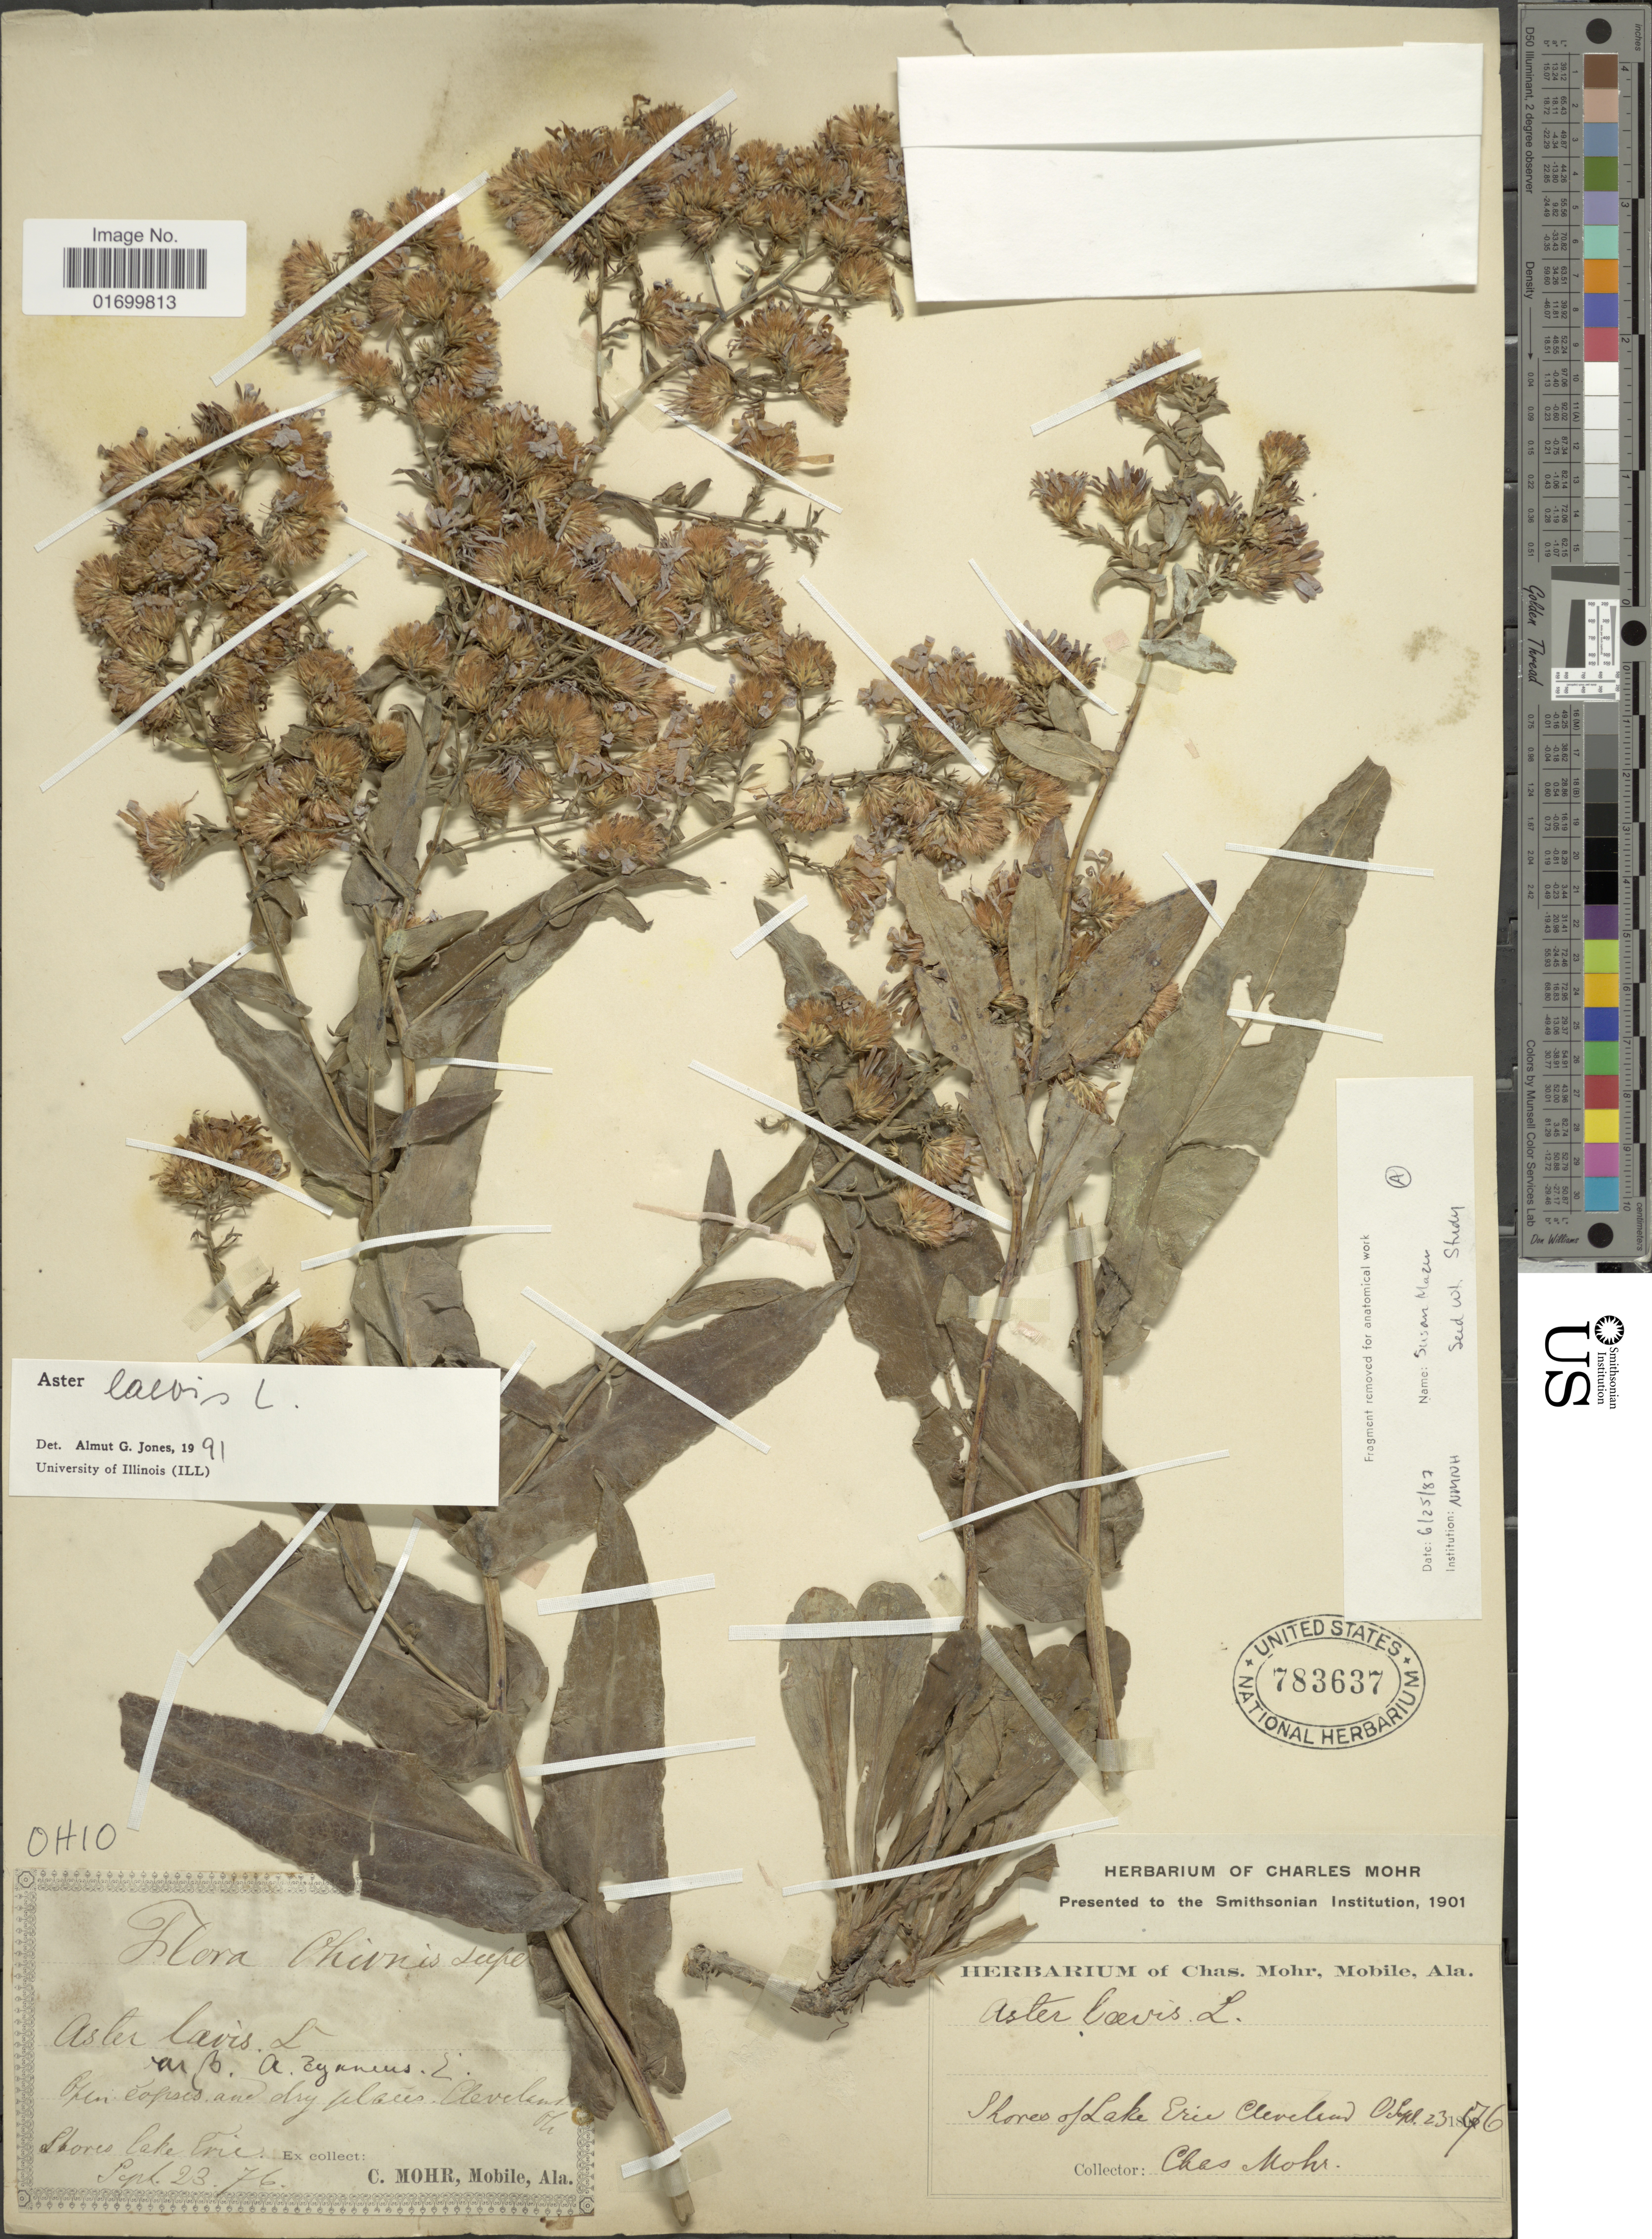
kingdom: Plantae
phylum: Tracheophyta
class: Magnoliopsida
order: Asterales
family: Asteraceae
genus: Symphyotrichum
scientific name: Symphyotrichum laeve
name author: (L.) Á. Löve & D. Löve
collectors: Mohr, C. T. (herbarium)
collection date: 1867-09-23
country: United States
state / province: Ohio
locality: Shores of Lake Erie Cleveland.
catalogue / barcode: US 783637